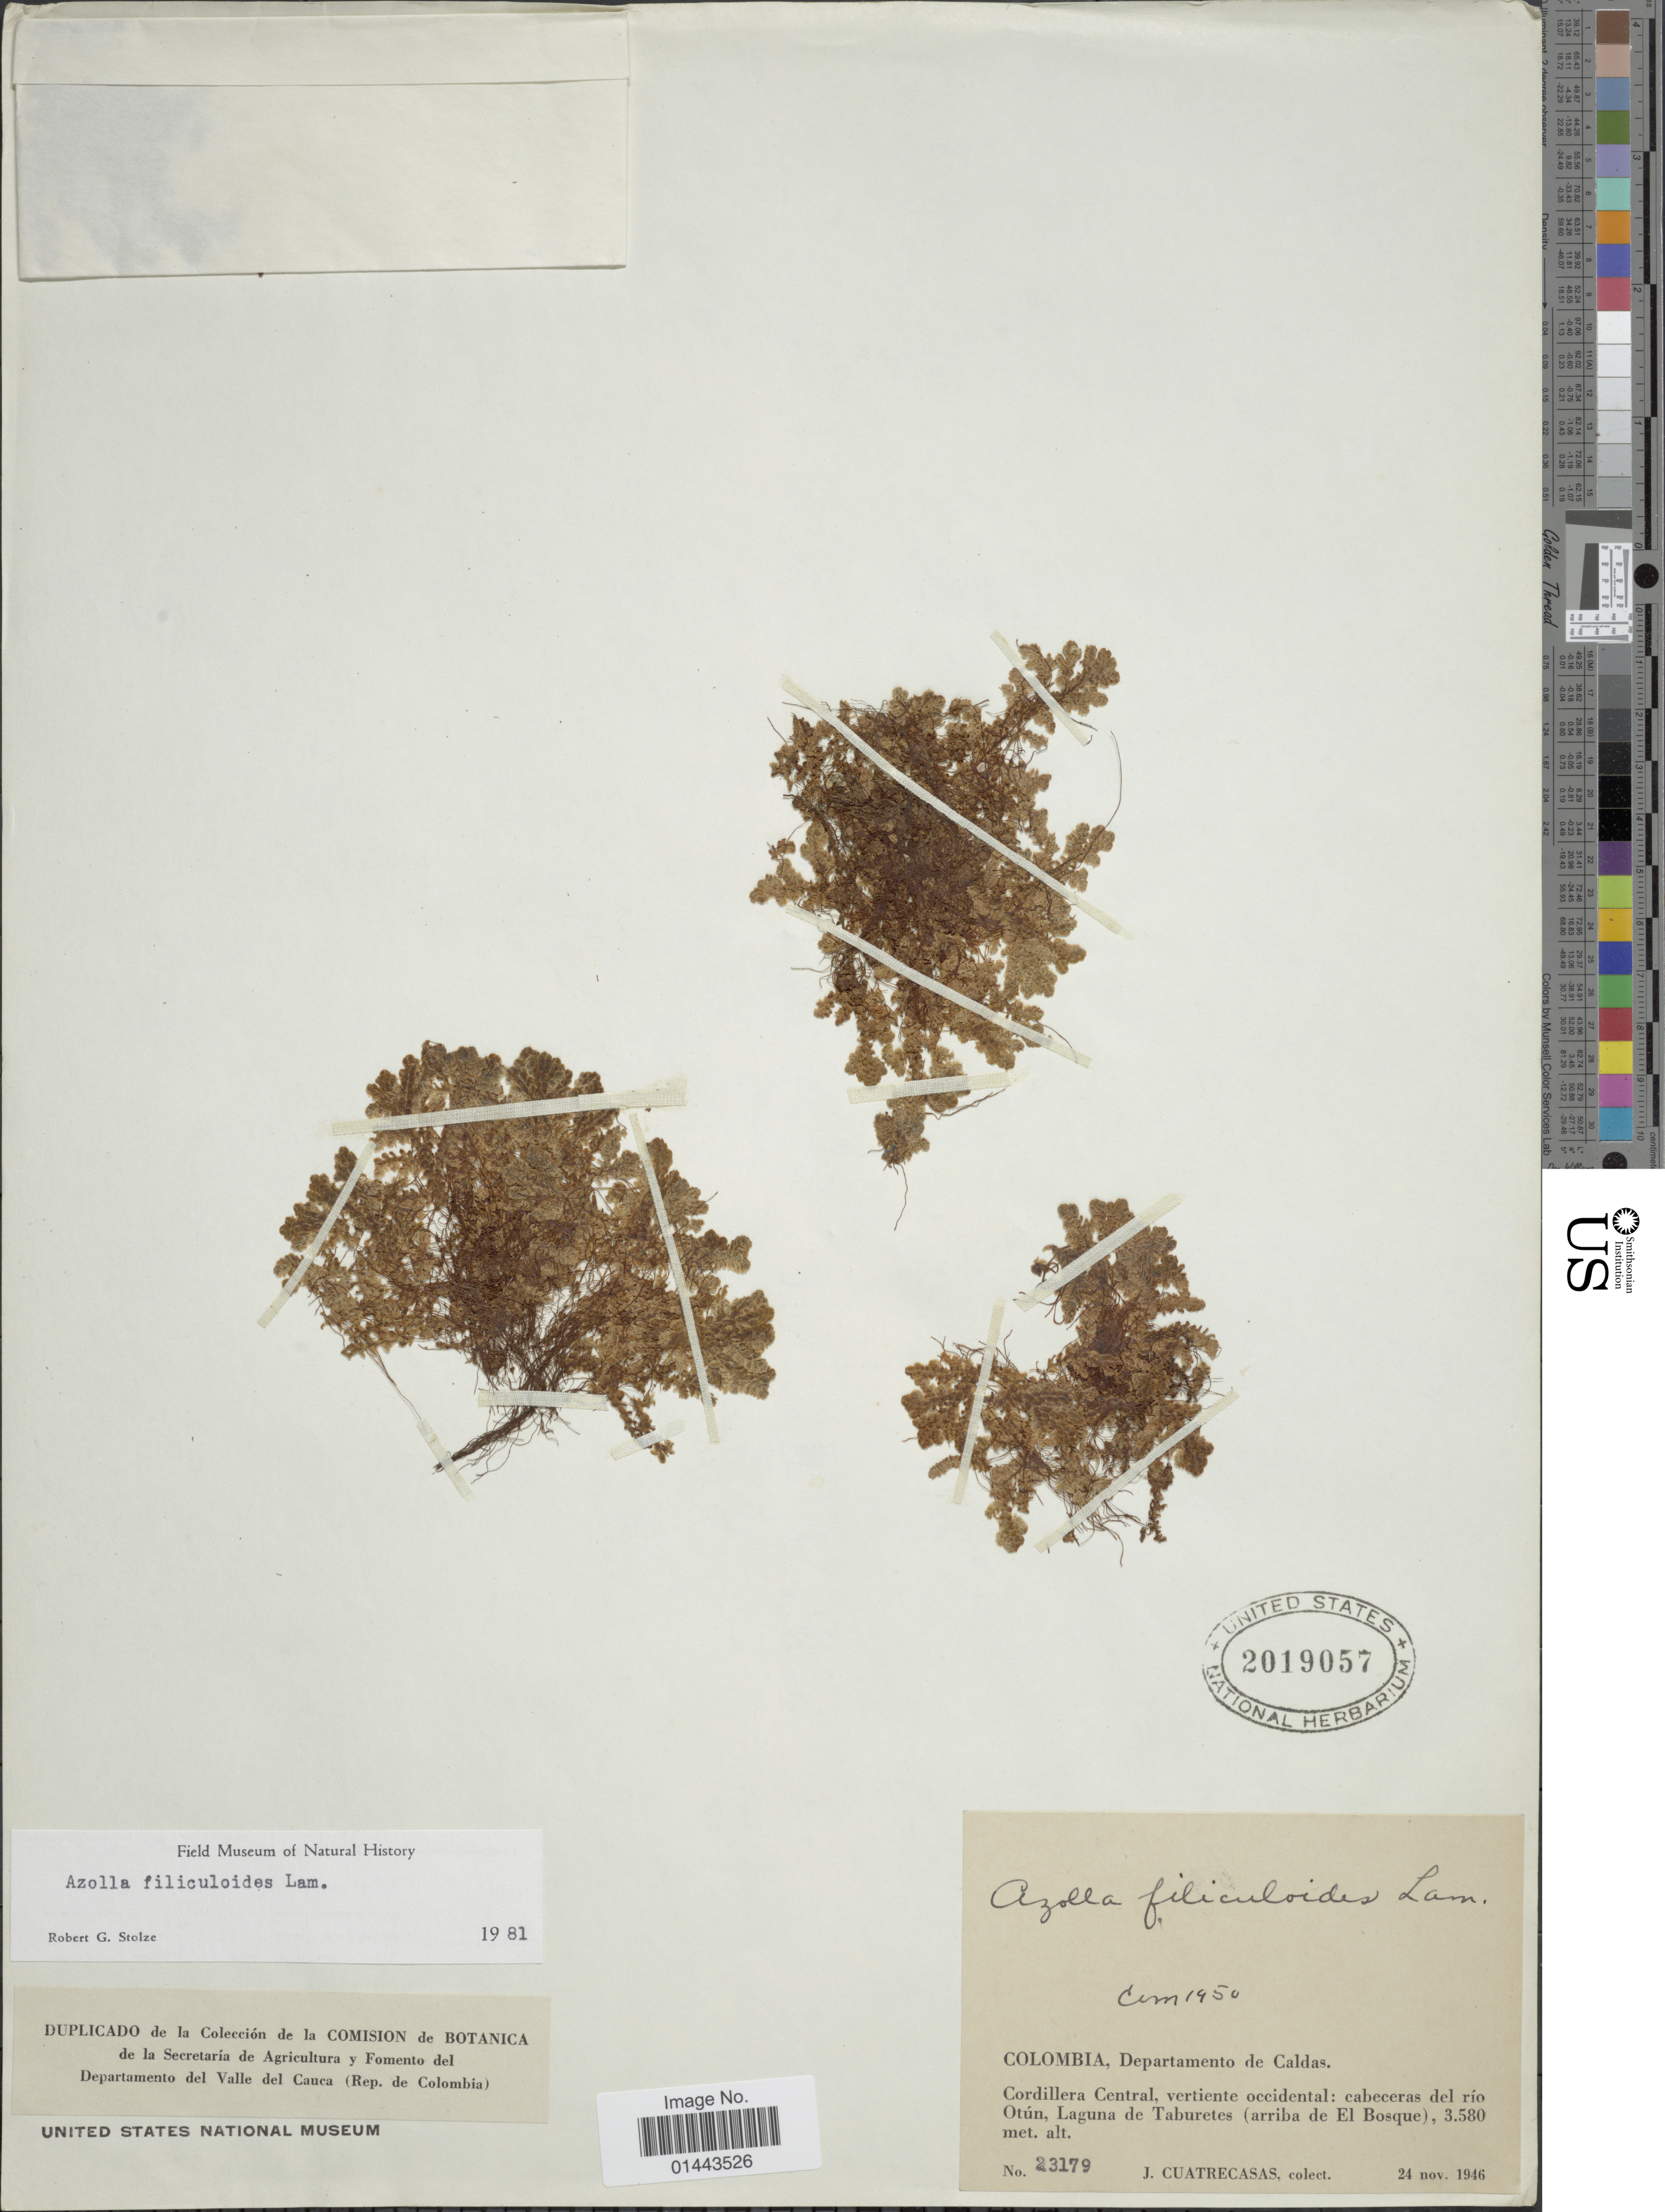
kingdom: Plantae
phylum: Tracheophyta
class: Polypodiopsida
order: Salviniales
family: Salviniaceae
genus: Azolla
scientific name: Azolla filiculoides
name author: Lam.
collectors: J. Cuatrecasas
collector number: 23179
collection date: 1946-11-24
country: Colombia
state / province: Caldas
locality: Cordillera Central, vertiente occidental: cabeceras del rio Otun, Laguna de Taburetes. (arriba de El-Bosque)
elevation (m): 3580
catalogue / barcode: US 2019057